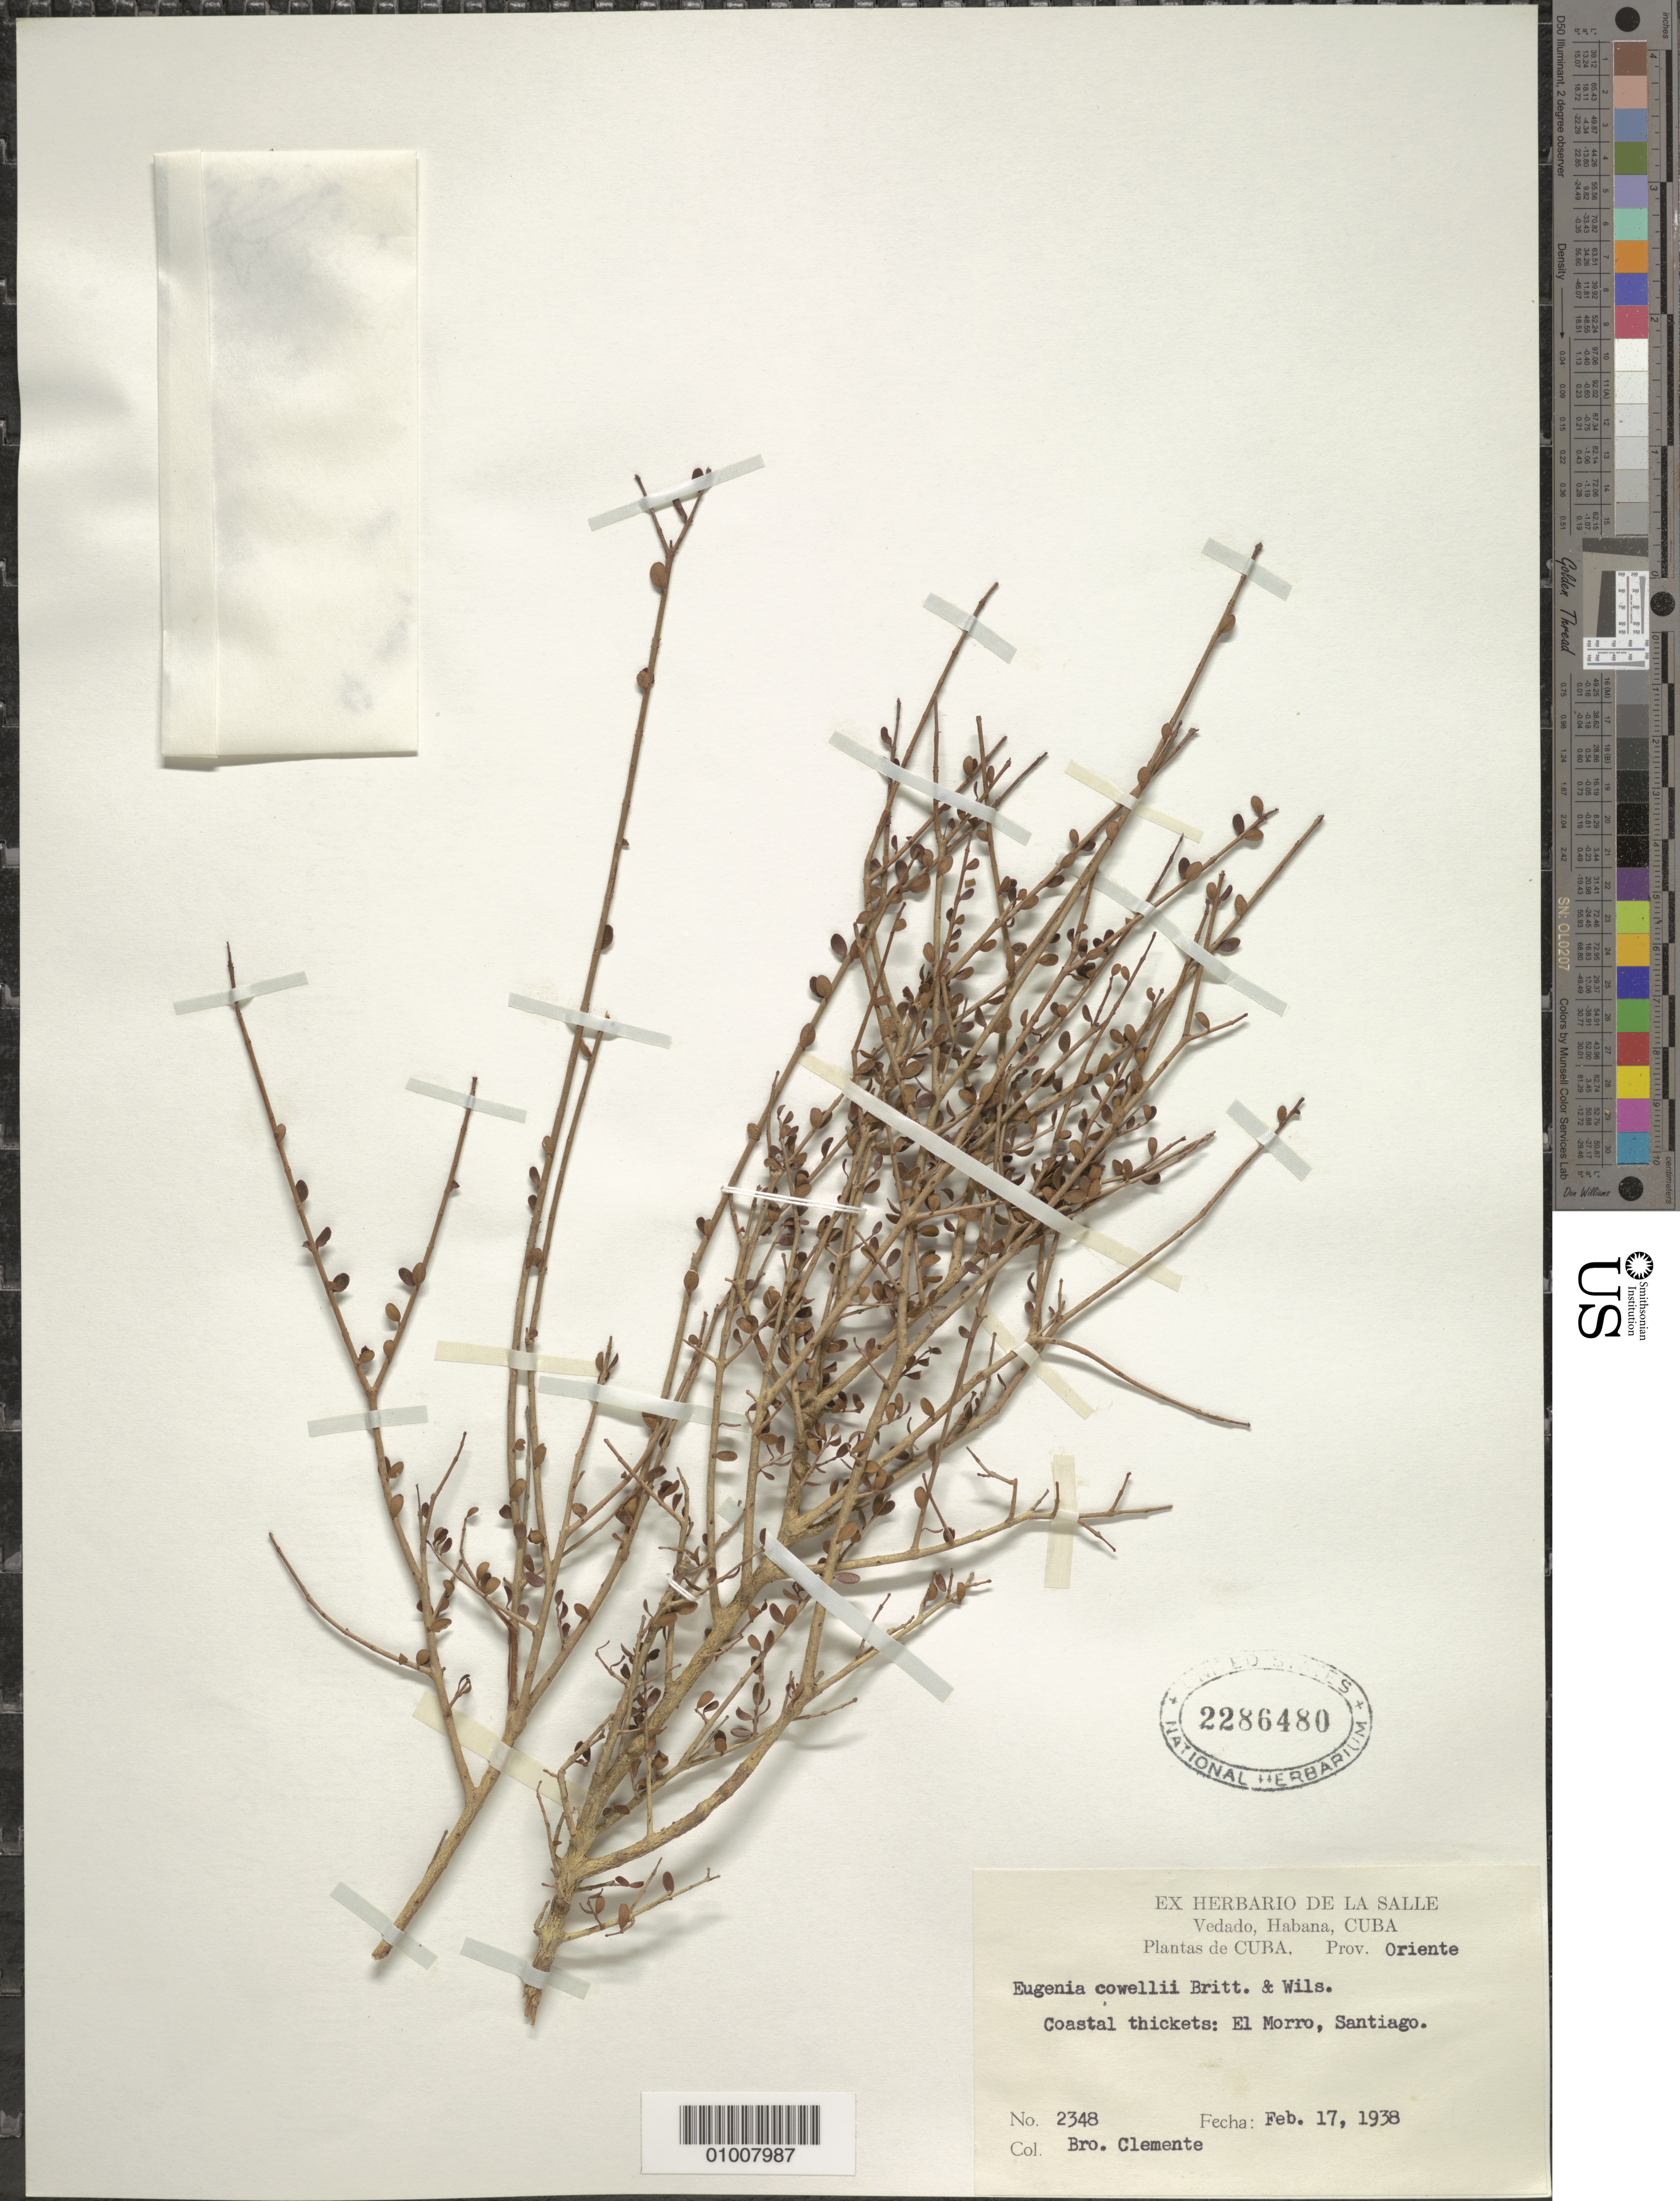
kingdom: Plantae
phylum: Tracheophyta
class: Magnoliopsida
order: Myrtales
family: Myrtaceae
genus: Eugenia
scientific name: Eugenia cowellii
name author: Britton & P. Wilson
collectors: Bro. Clemente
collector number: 2348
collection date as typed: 17 Feb 1938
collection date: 1938-02-17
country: Cuba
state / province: Santiago de Cuba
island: Cuba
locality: El Morro, Santiago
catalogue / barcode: US 2286480